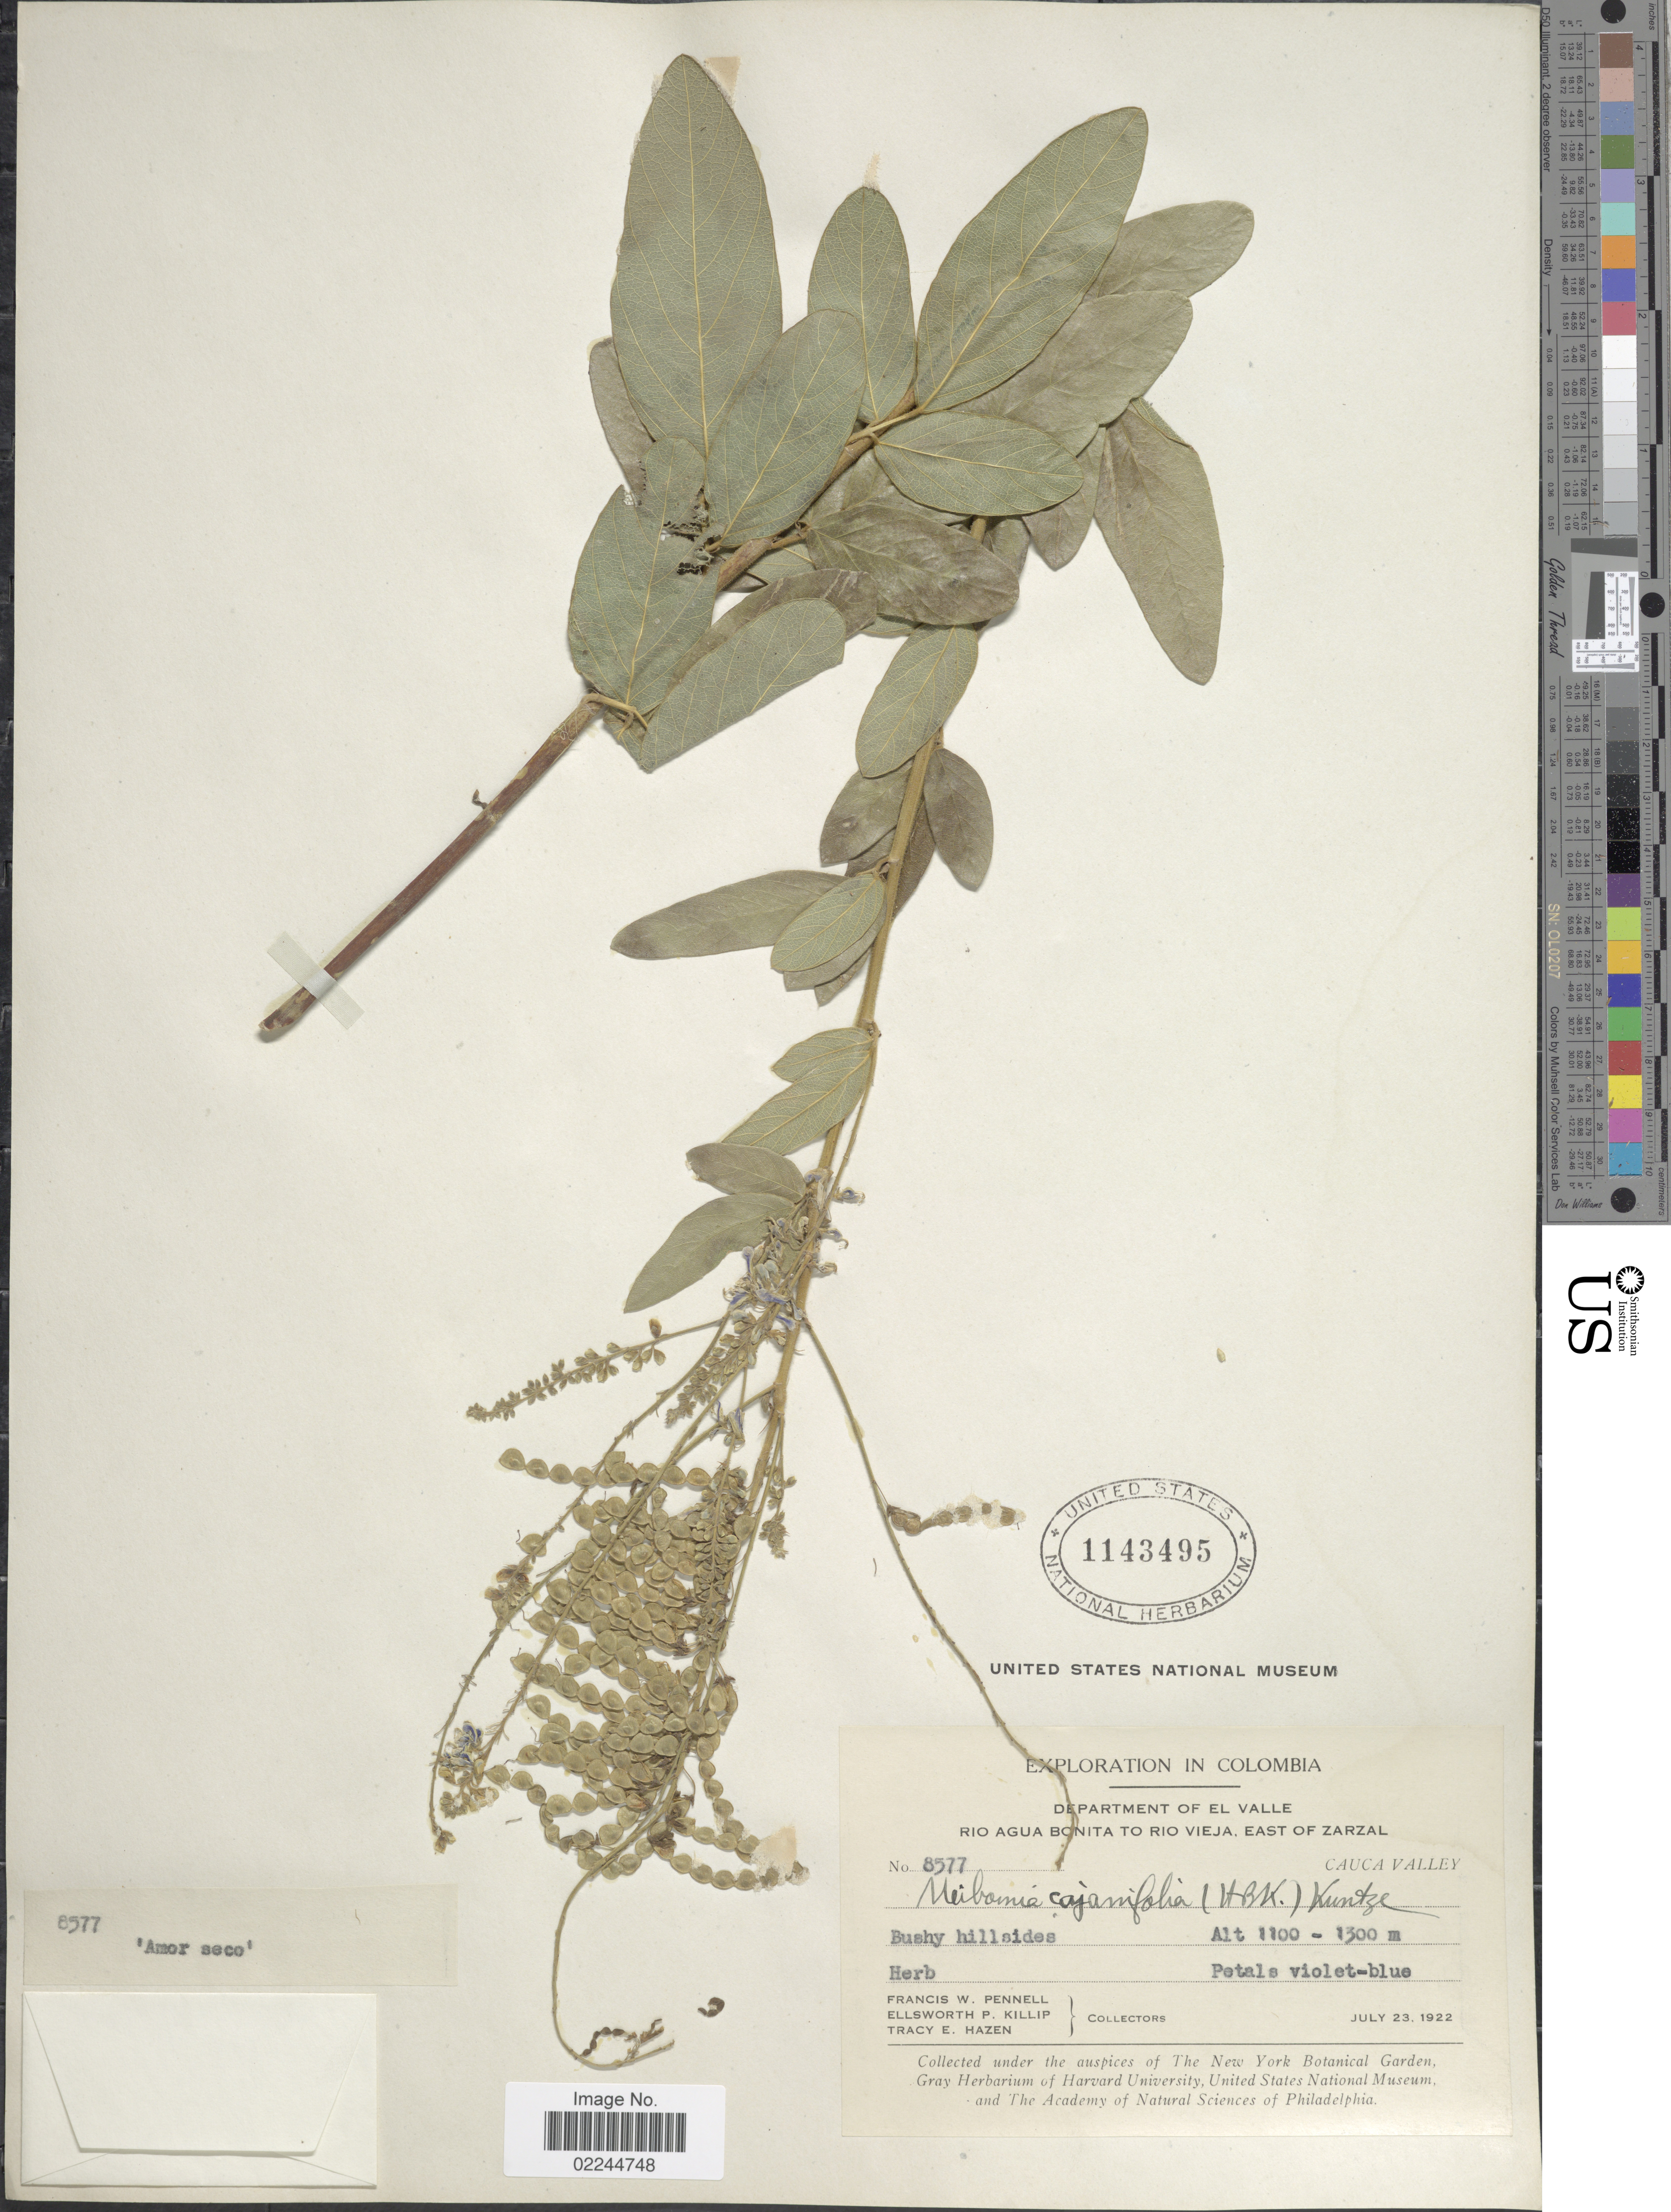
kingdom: Plantae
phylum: Tracheophyta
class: Magnoliopsida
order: Fabales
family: Fabaceae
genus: Desmodium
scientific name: Desmodium cajanifolium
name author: (Kunth) DC.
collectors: F. W. Pennell, E. P. Killip & T. E. Hazen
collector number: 8577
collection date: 1922-07-23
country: Colombia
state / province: Valle del Cauca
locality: Departement of El Valle, Rio Agua Bonita to Rio Vieja, East of Zarzal, Cauca Valley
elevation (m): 1100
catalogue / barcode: US 1143495